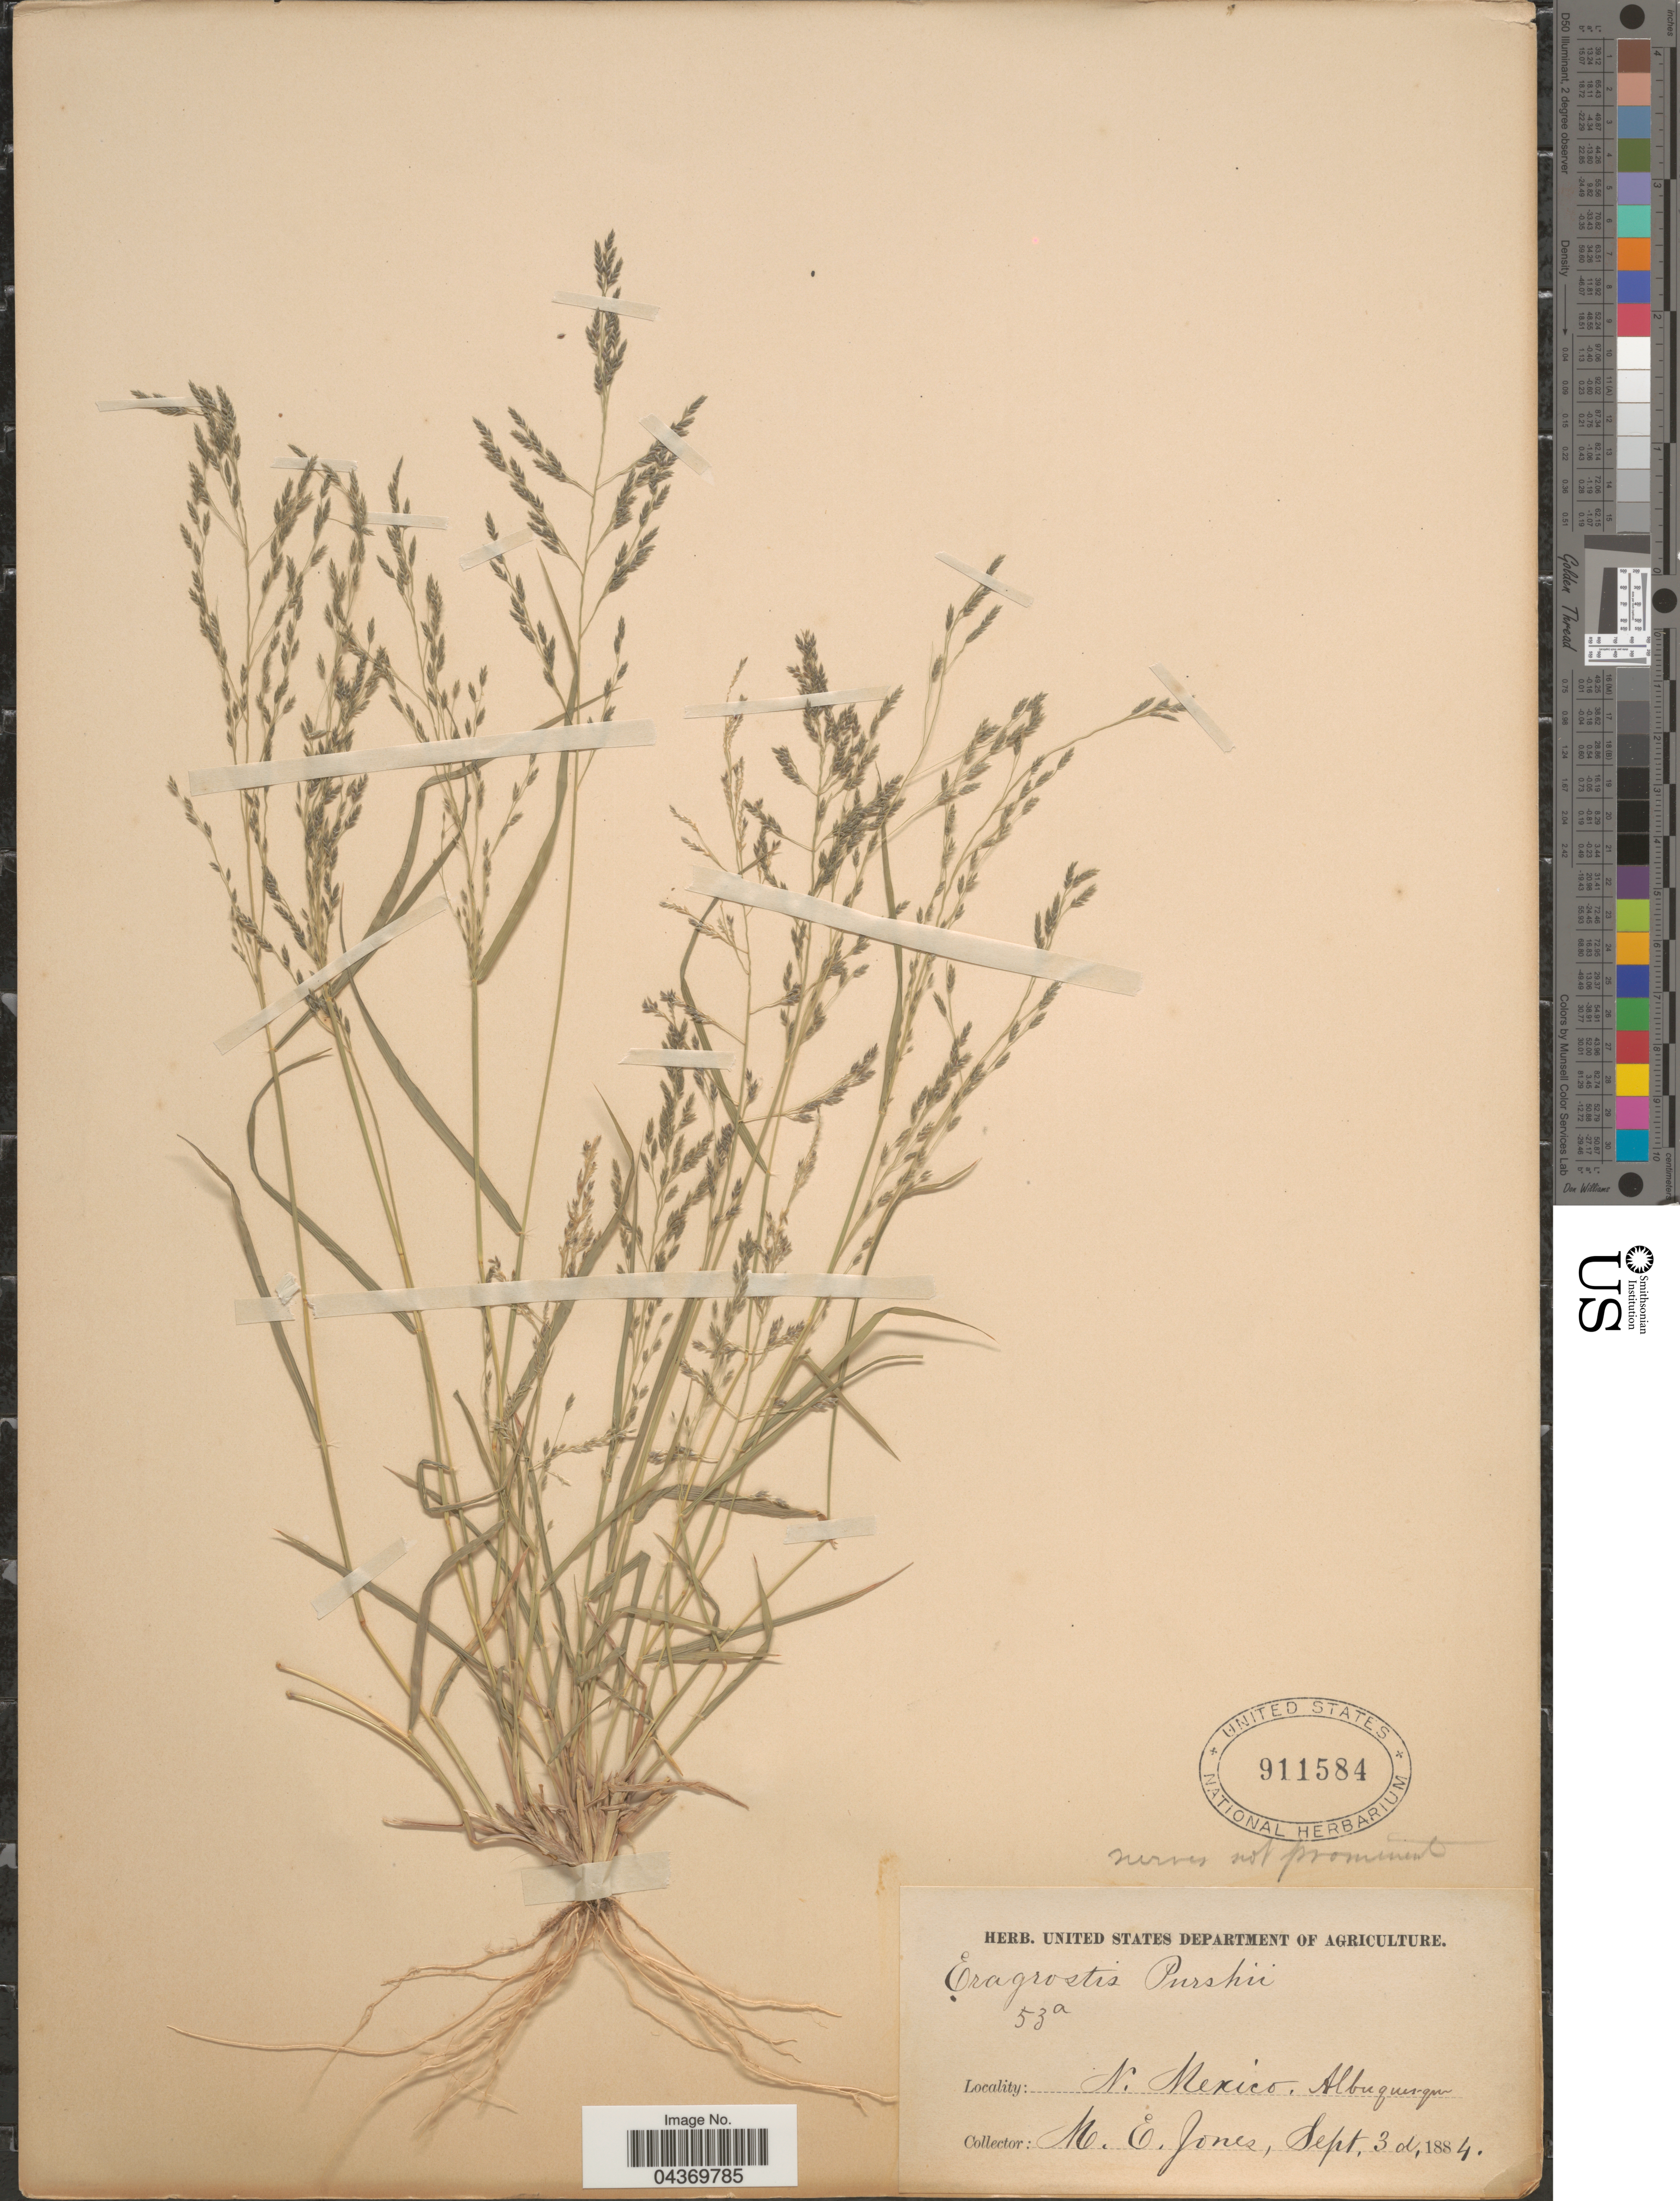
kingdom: Plantae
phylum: Tracheophyta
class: Liliopsida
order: Poales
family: Poaceae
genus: Eragrostis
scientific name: Eragrostis pectinacea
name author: (Michx.) Nees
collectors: M. E. Jones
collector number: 53a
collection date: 1884-09-03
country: United States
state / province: New Mexico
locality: Albuquerque.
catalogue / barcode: US 911584